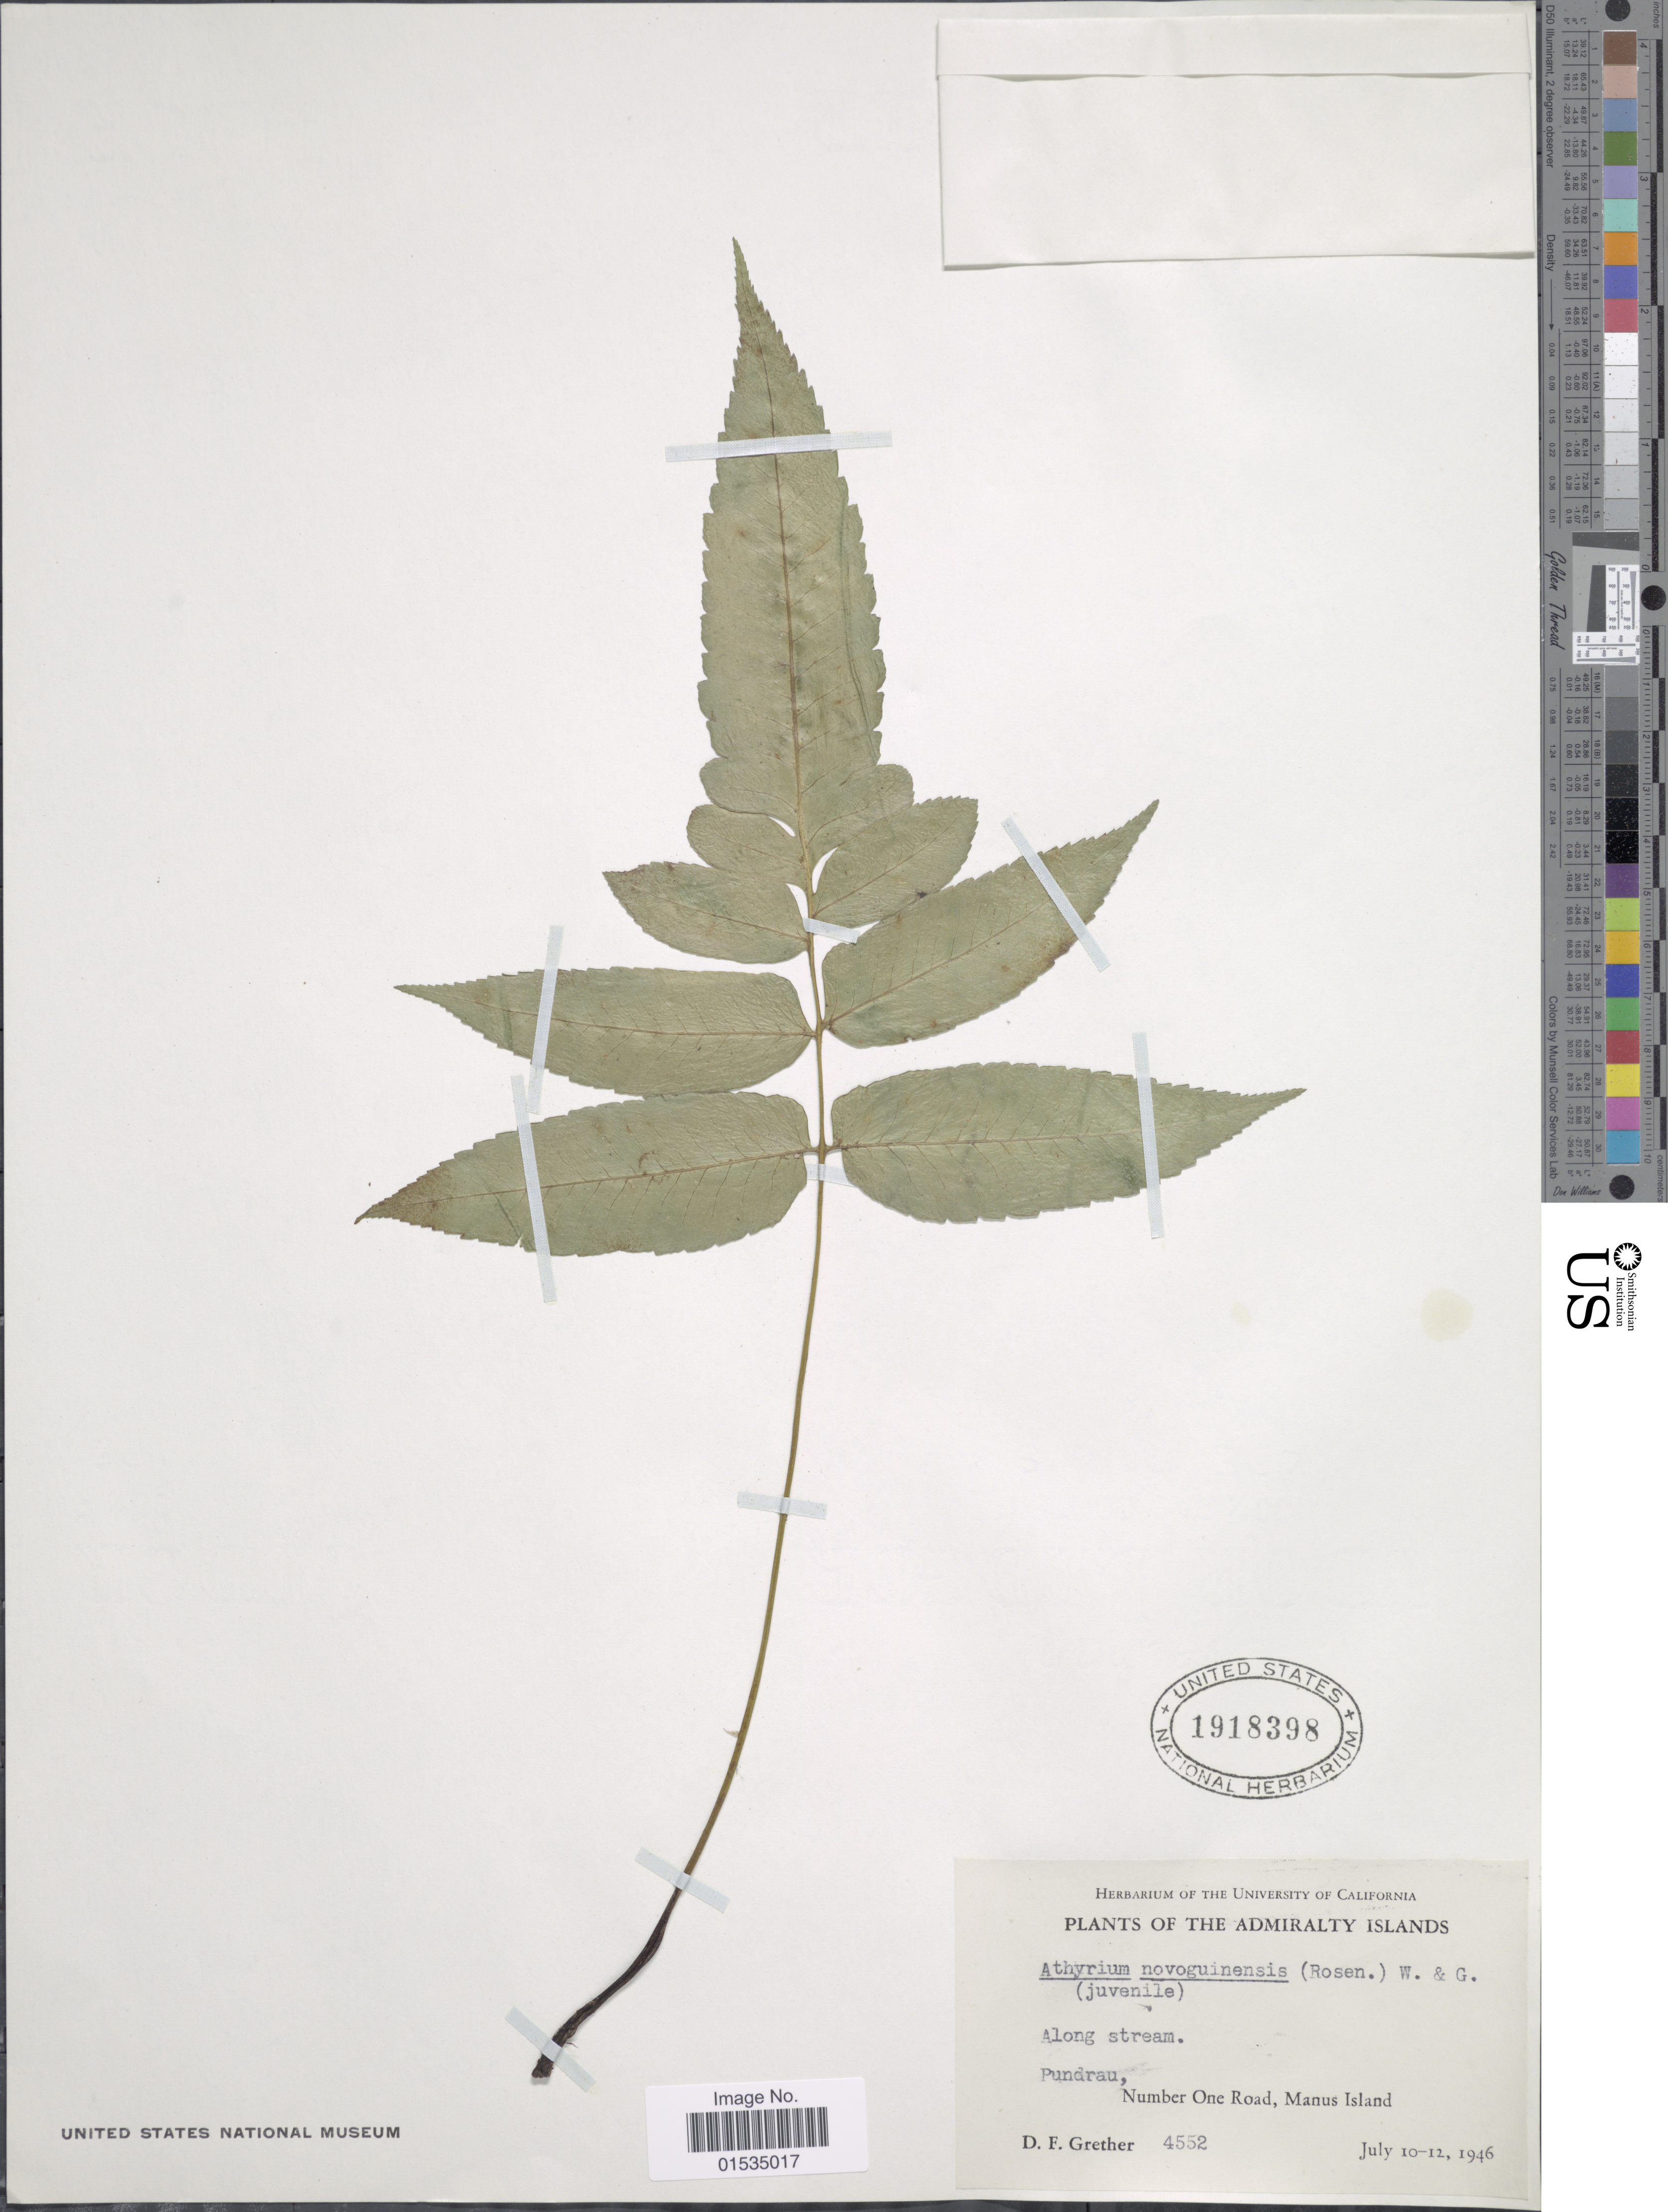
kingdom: Plantae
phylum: Tracheophyta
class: Polypodiopsida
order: Polypodiales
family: Athyriaceae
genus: Diplazium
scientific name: Diplazium novoguineense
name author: (Rosenst.) Hieron.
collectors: D. F. Grether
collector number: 4552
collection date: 1946-07-10/1946-07-12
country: Papua New Guinea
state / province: Manus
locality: The Admiralty Islands, Number One Road, Manus Island, Along stream, Pundrau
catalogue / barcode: US 191838